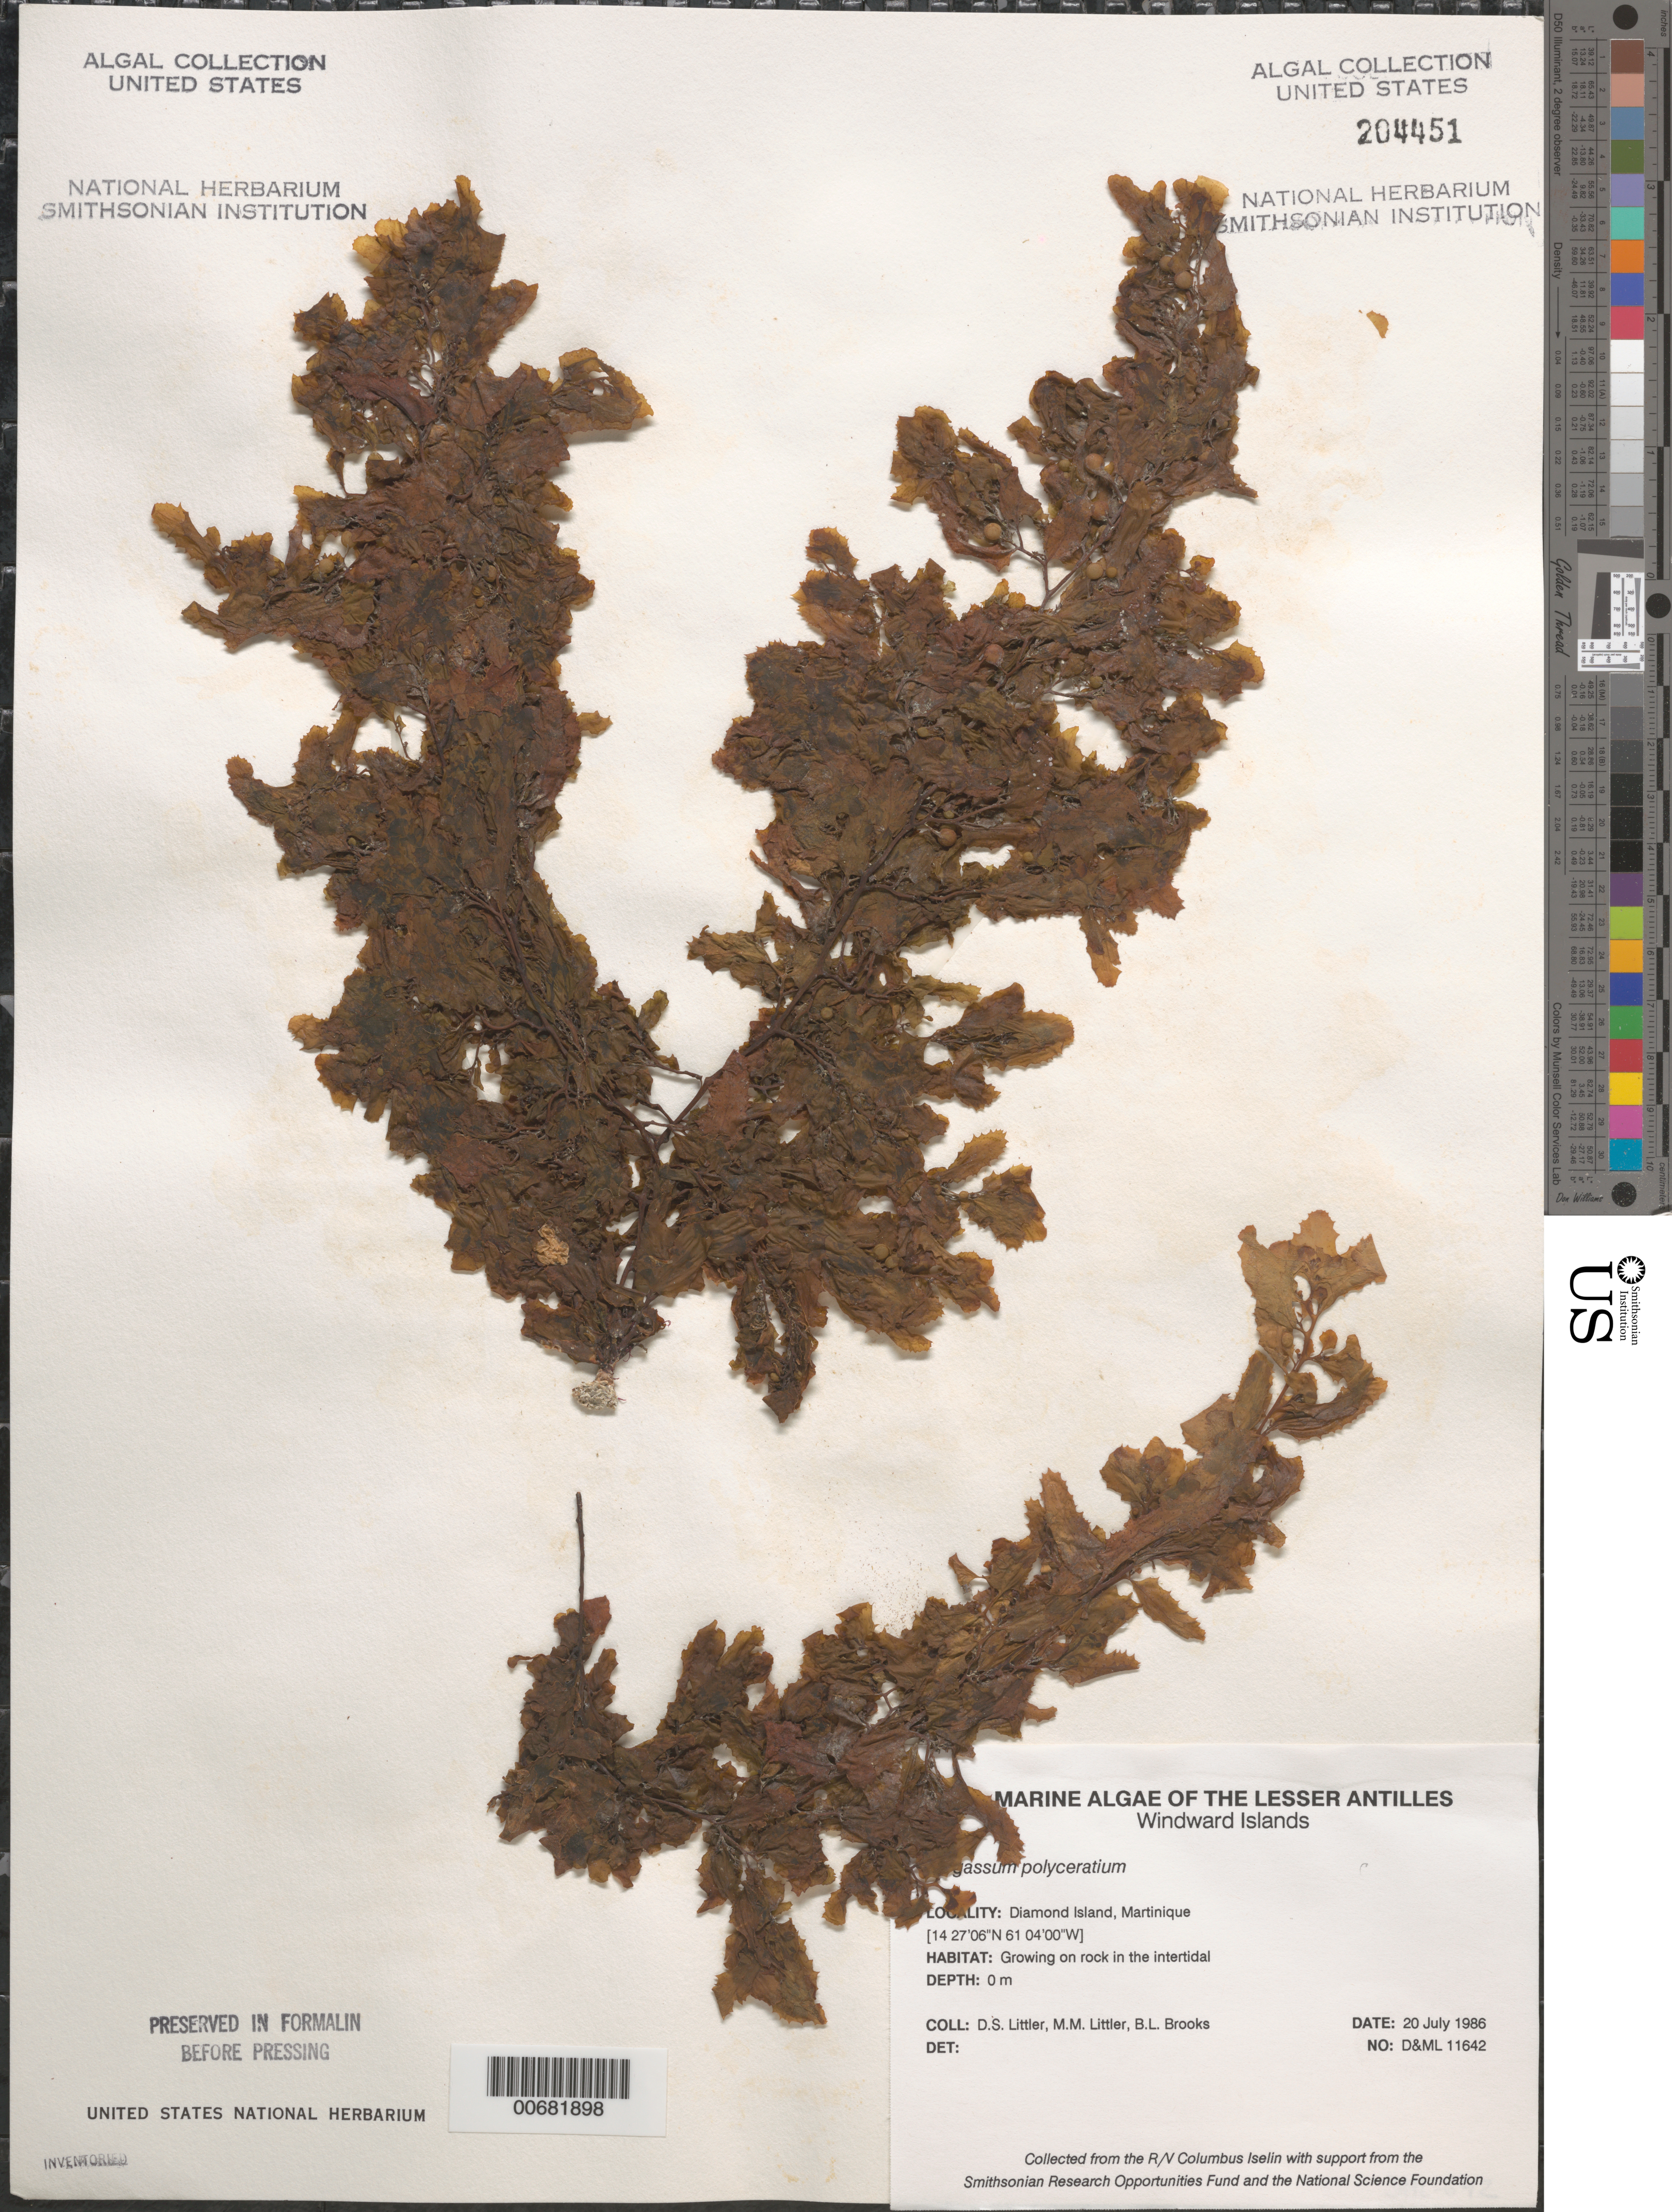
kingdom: Chromista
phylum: Ochrophyta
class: Phaeophyceae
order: Fucales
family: Sargassaceae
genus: Sargassum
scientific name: Sargassum polyceratium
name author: Mont.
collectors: D. S. Littler, M. M. Littler & B. Brooks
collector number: D&ML 11642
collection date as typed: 20 Jul 1986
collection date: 1986-07-20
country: Martinique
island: Diamond Island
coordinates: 14 27' 06" N, 61 04' 00" W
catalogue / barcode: US 204451